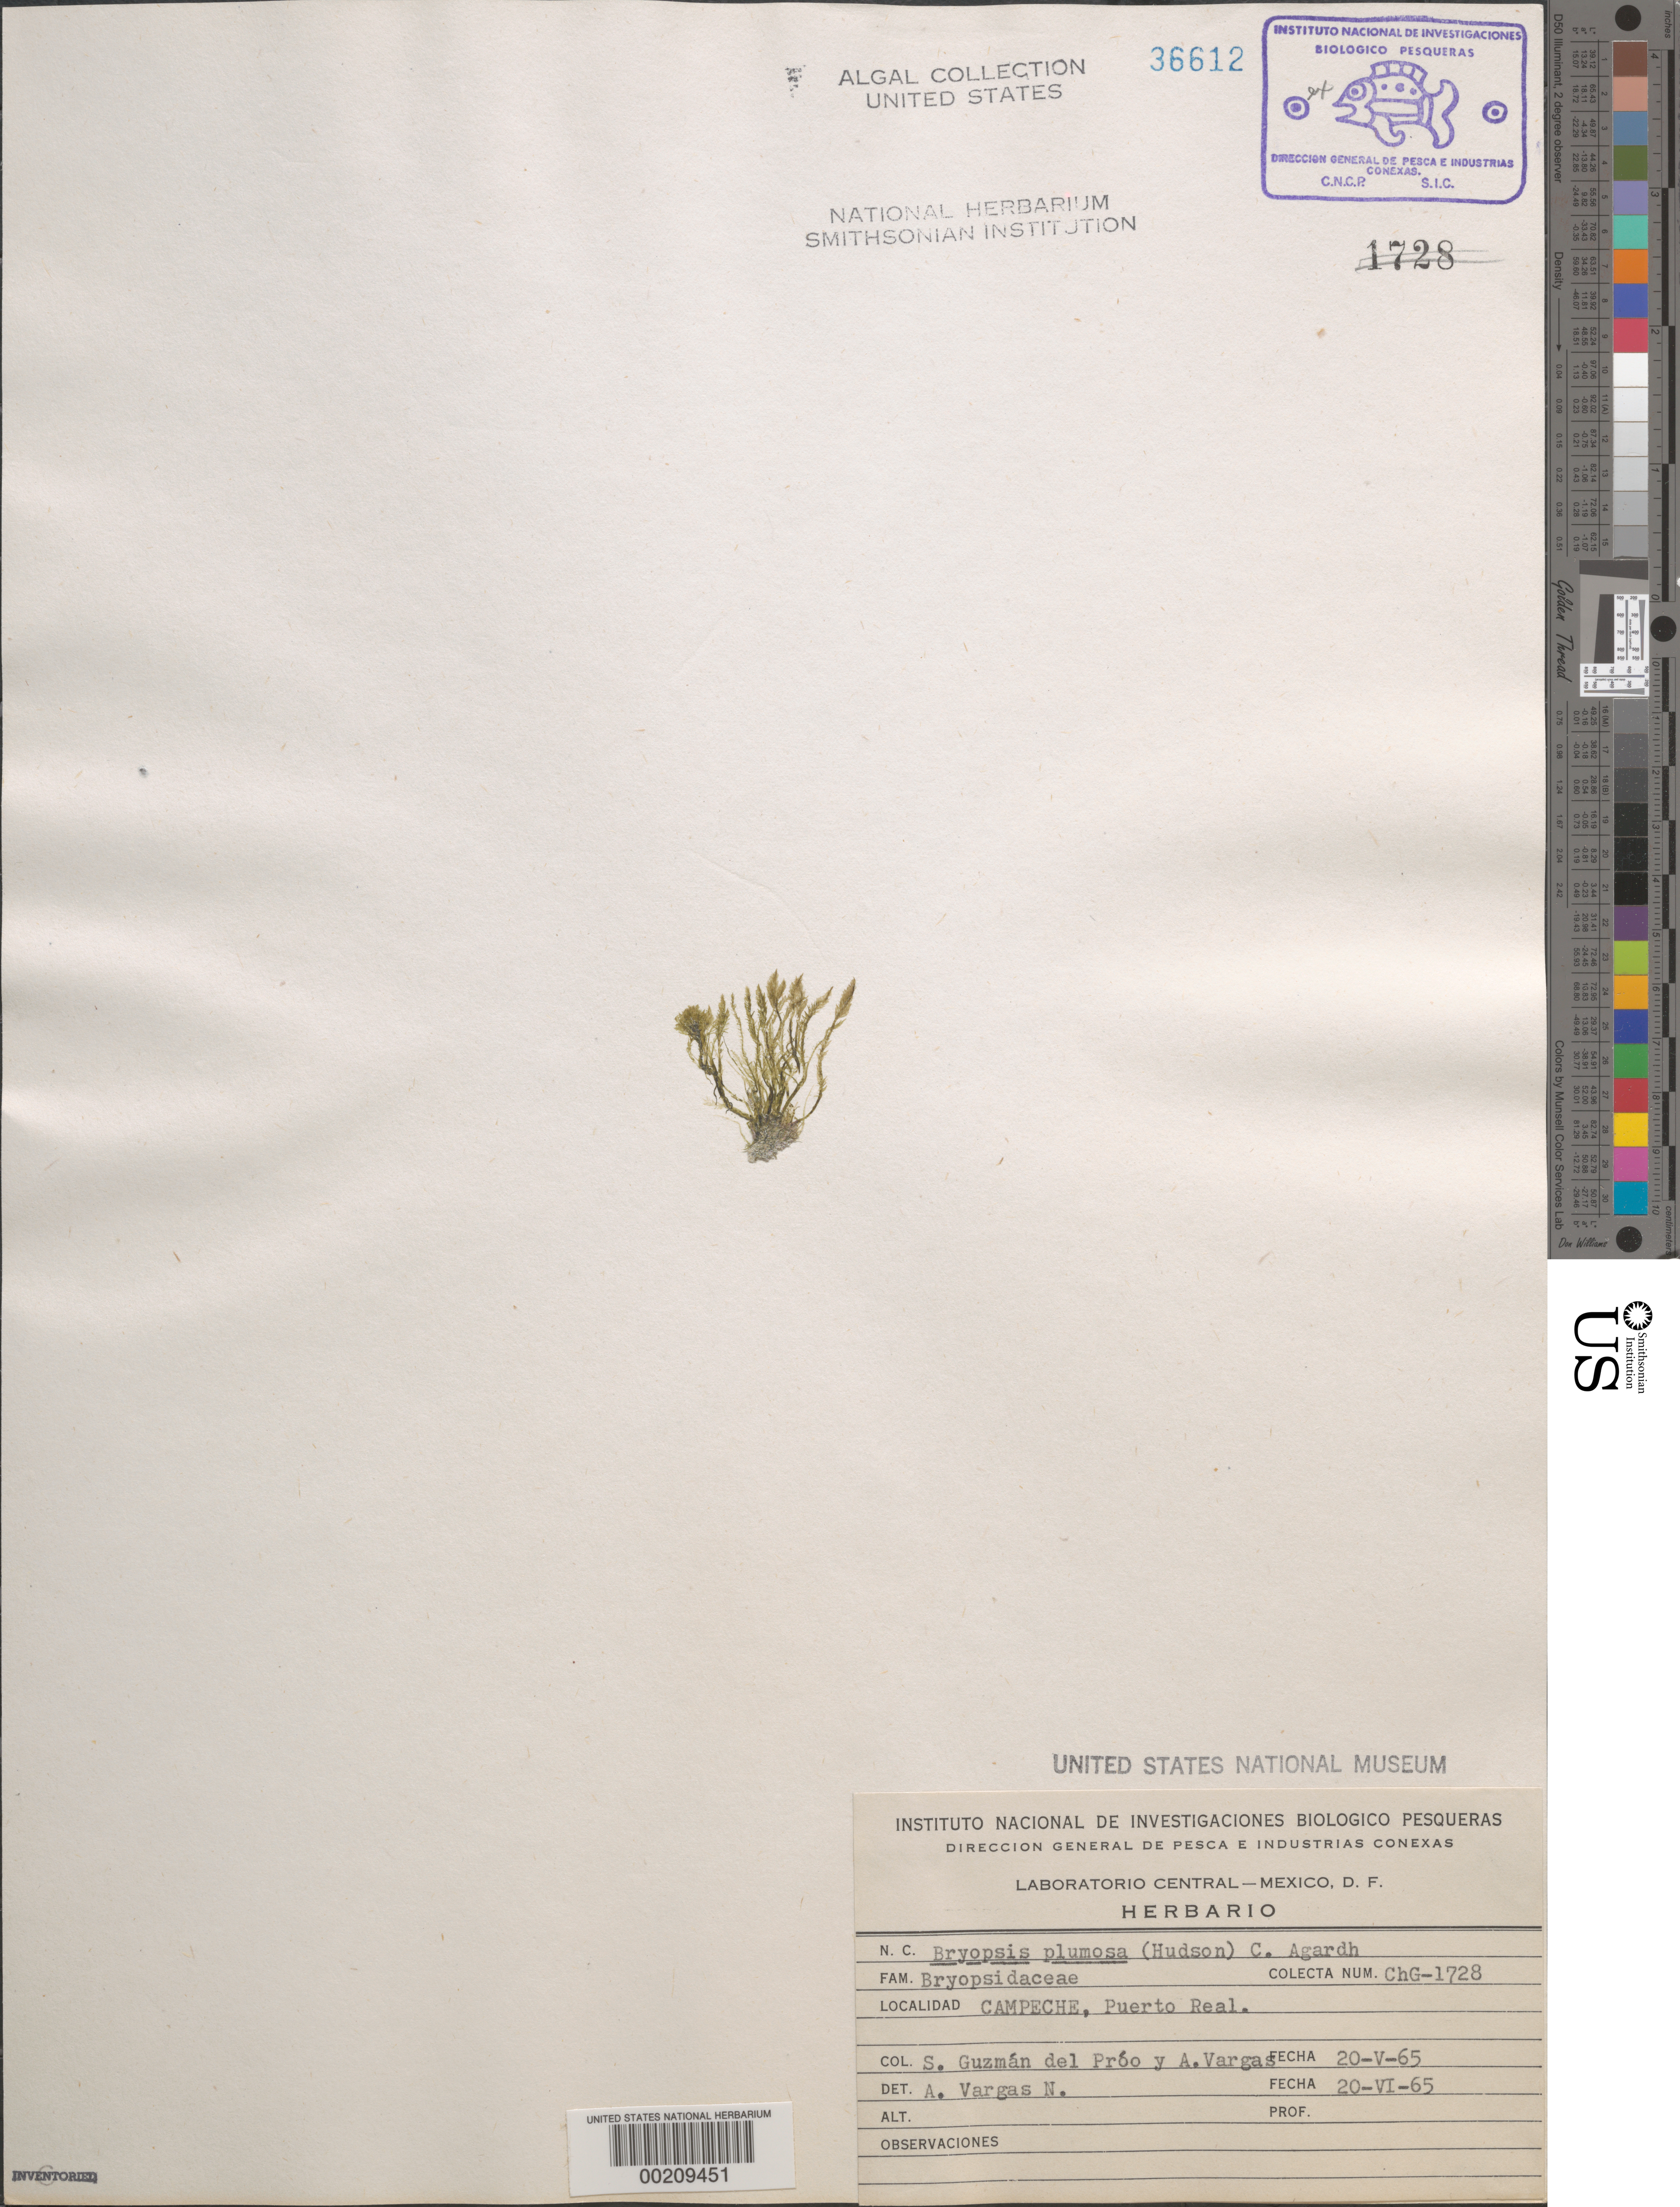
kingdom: Plantae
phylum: Chlorophyta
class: Ulvophyceae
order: Bryopsidales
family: Bryopsidaceae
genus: Bryopsis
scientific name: Bryopsis plumosa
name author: (Huds.) C. Agardh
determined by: Vargas N., A.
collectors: S. Guzman del Proo & A. Vargas N.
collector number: Chg-1728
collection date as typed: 20 May 1965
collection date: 1965-05-20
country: Mexico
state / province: Campeche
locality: Puerto Real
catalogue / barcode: US 36612